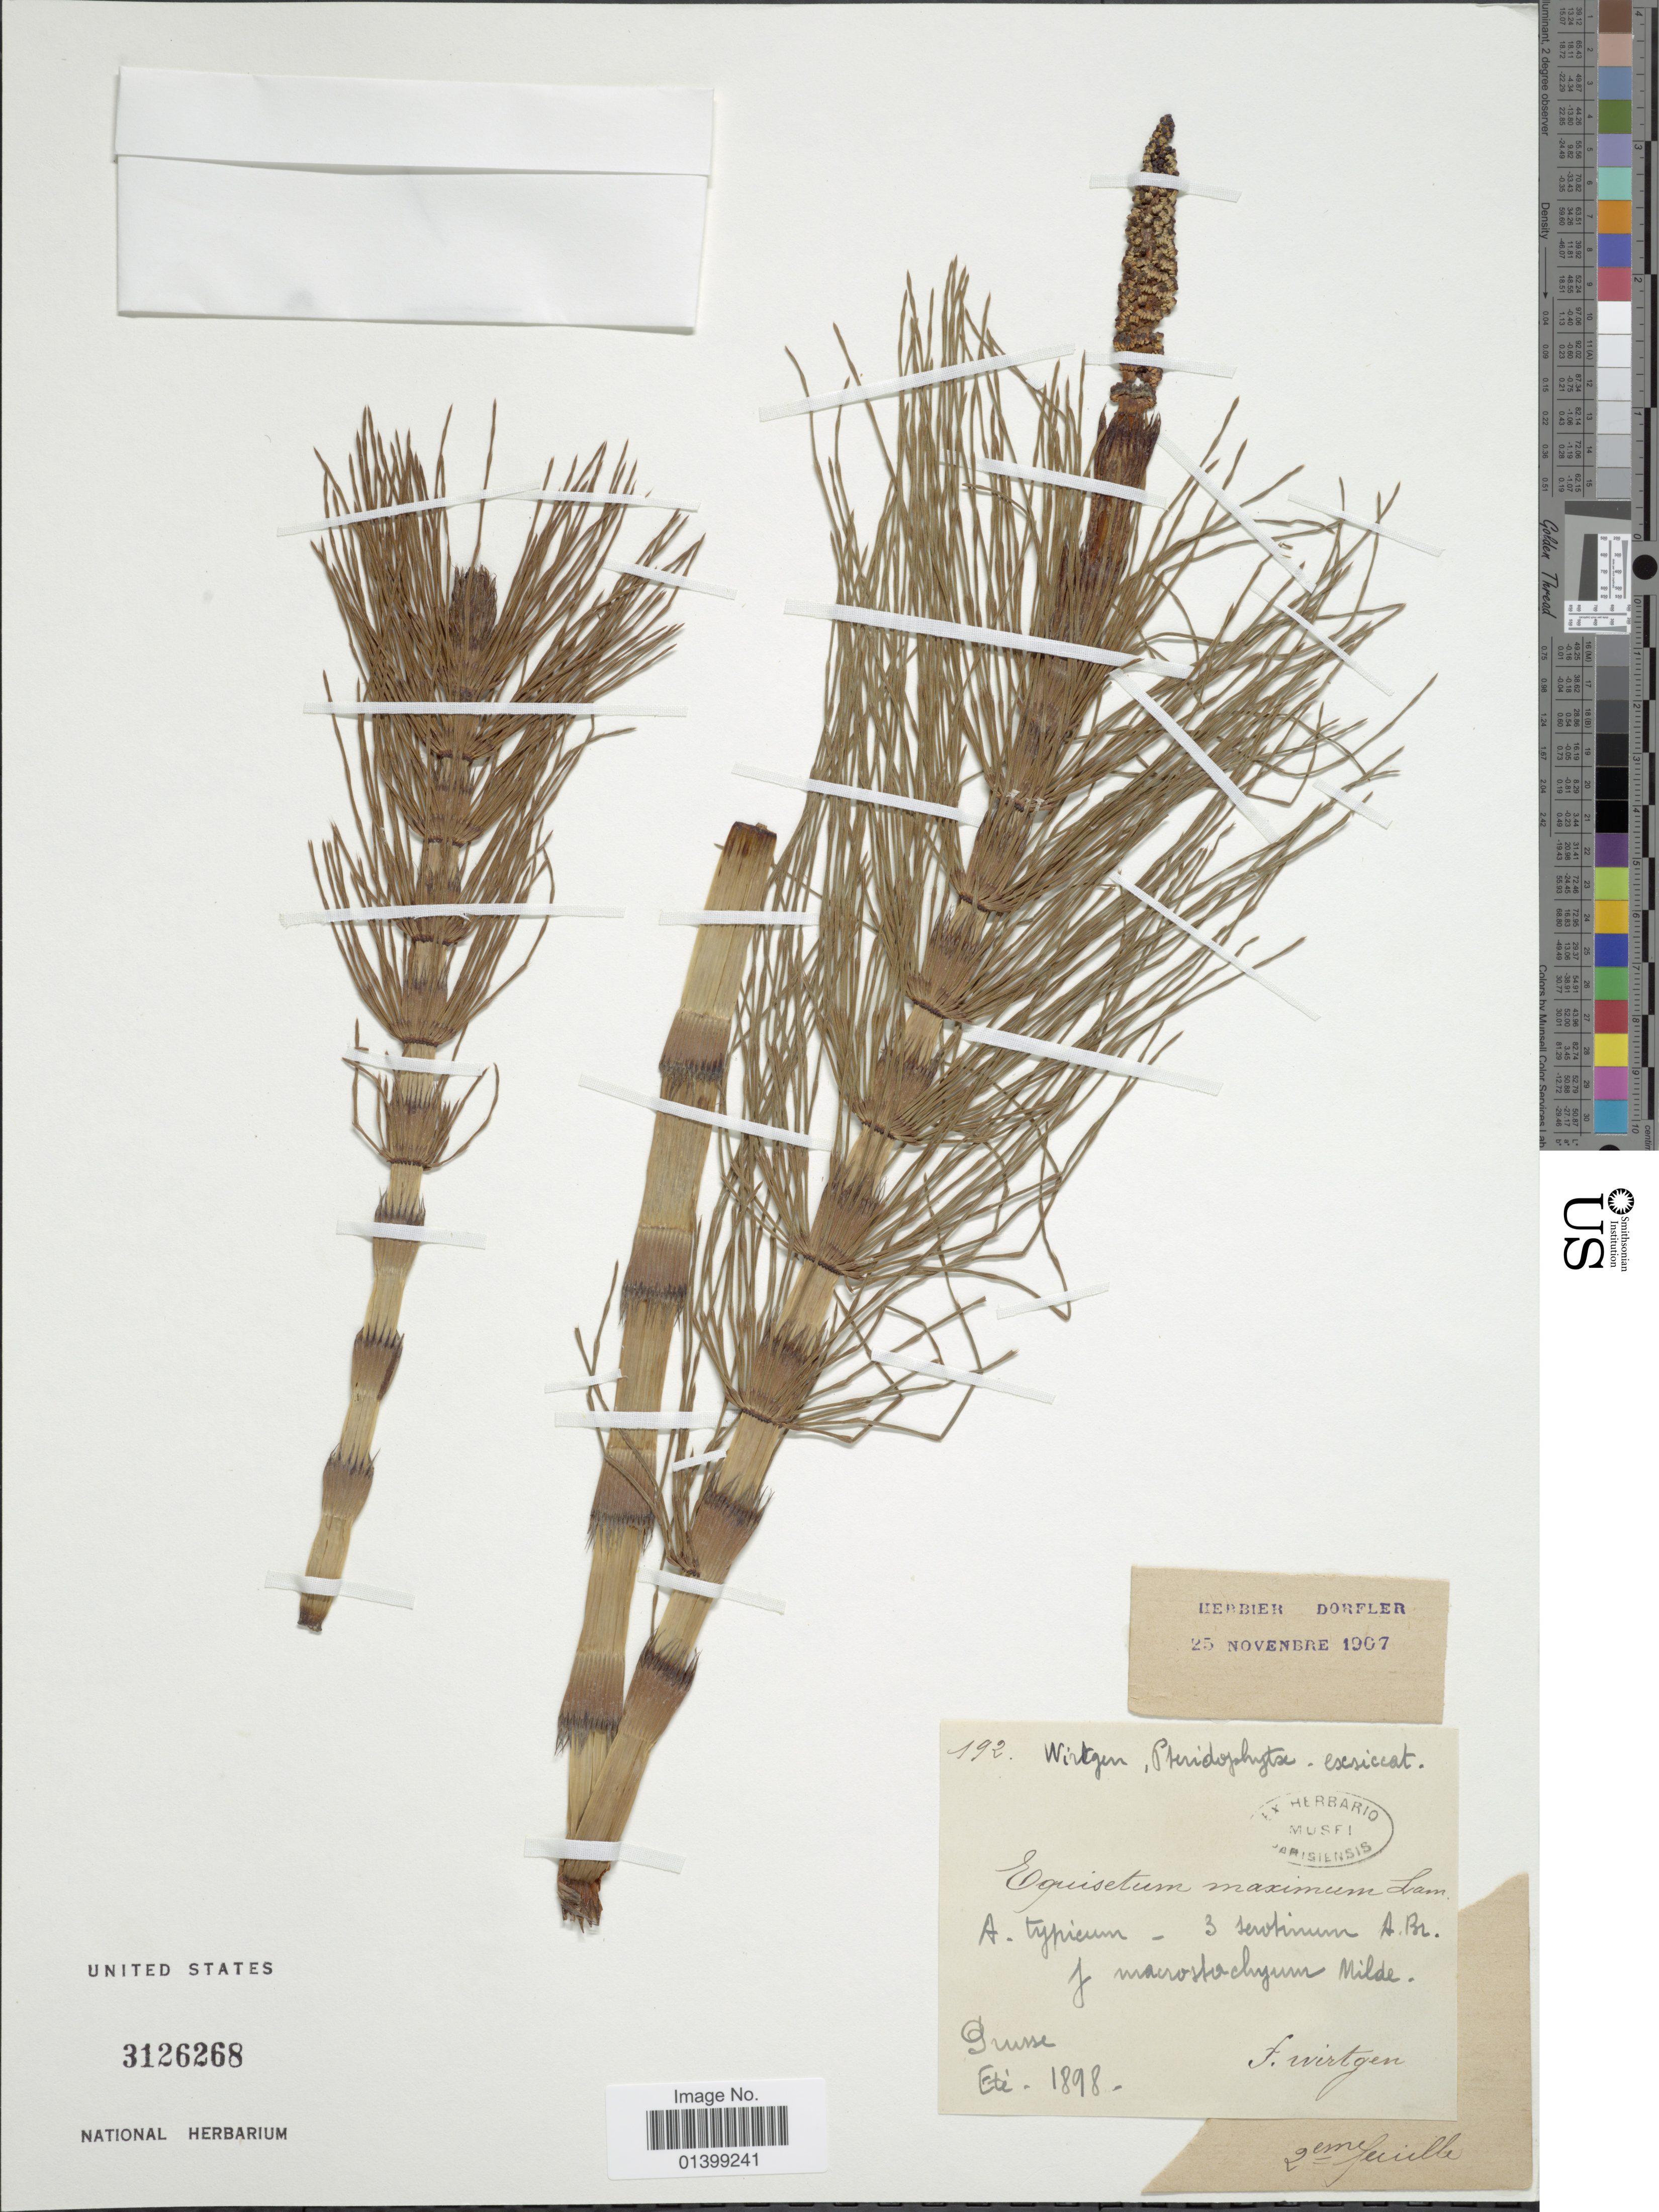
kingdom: Plantae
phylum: Tracheophyta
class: Polypodiopsida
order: Equisetales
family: Equisetaceae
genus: Equisetum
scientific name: Equisetum telmateia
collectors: F. Wirtgen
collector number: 192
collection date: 1898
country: Germany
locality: Pusse [interpreted]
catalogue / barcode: US 3126268